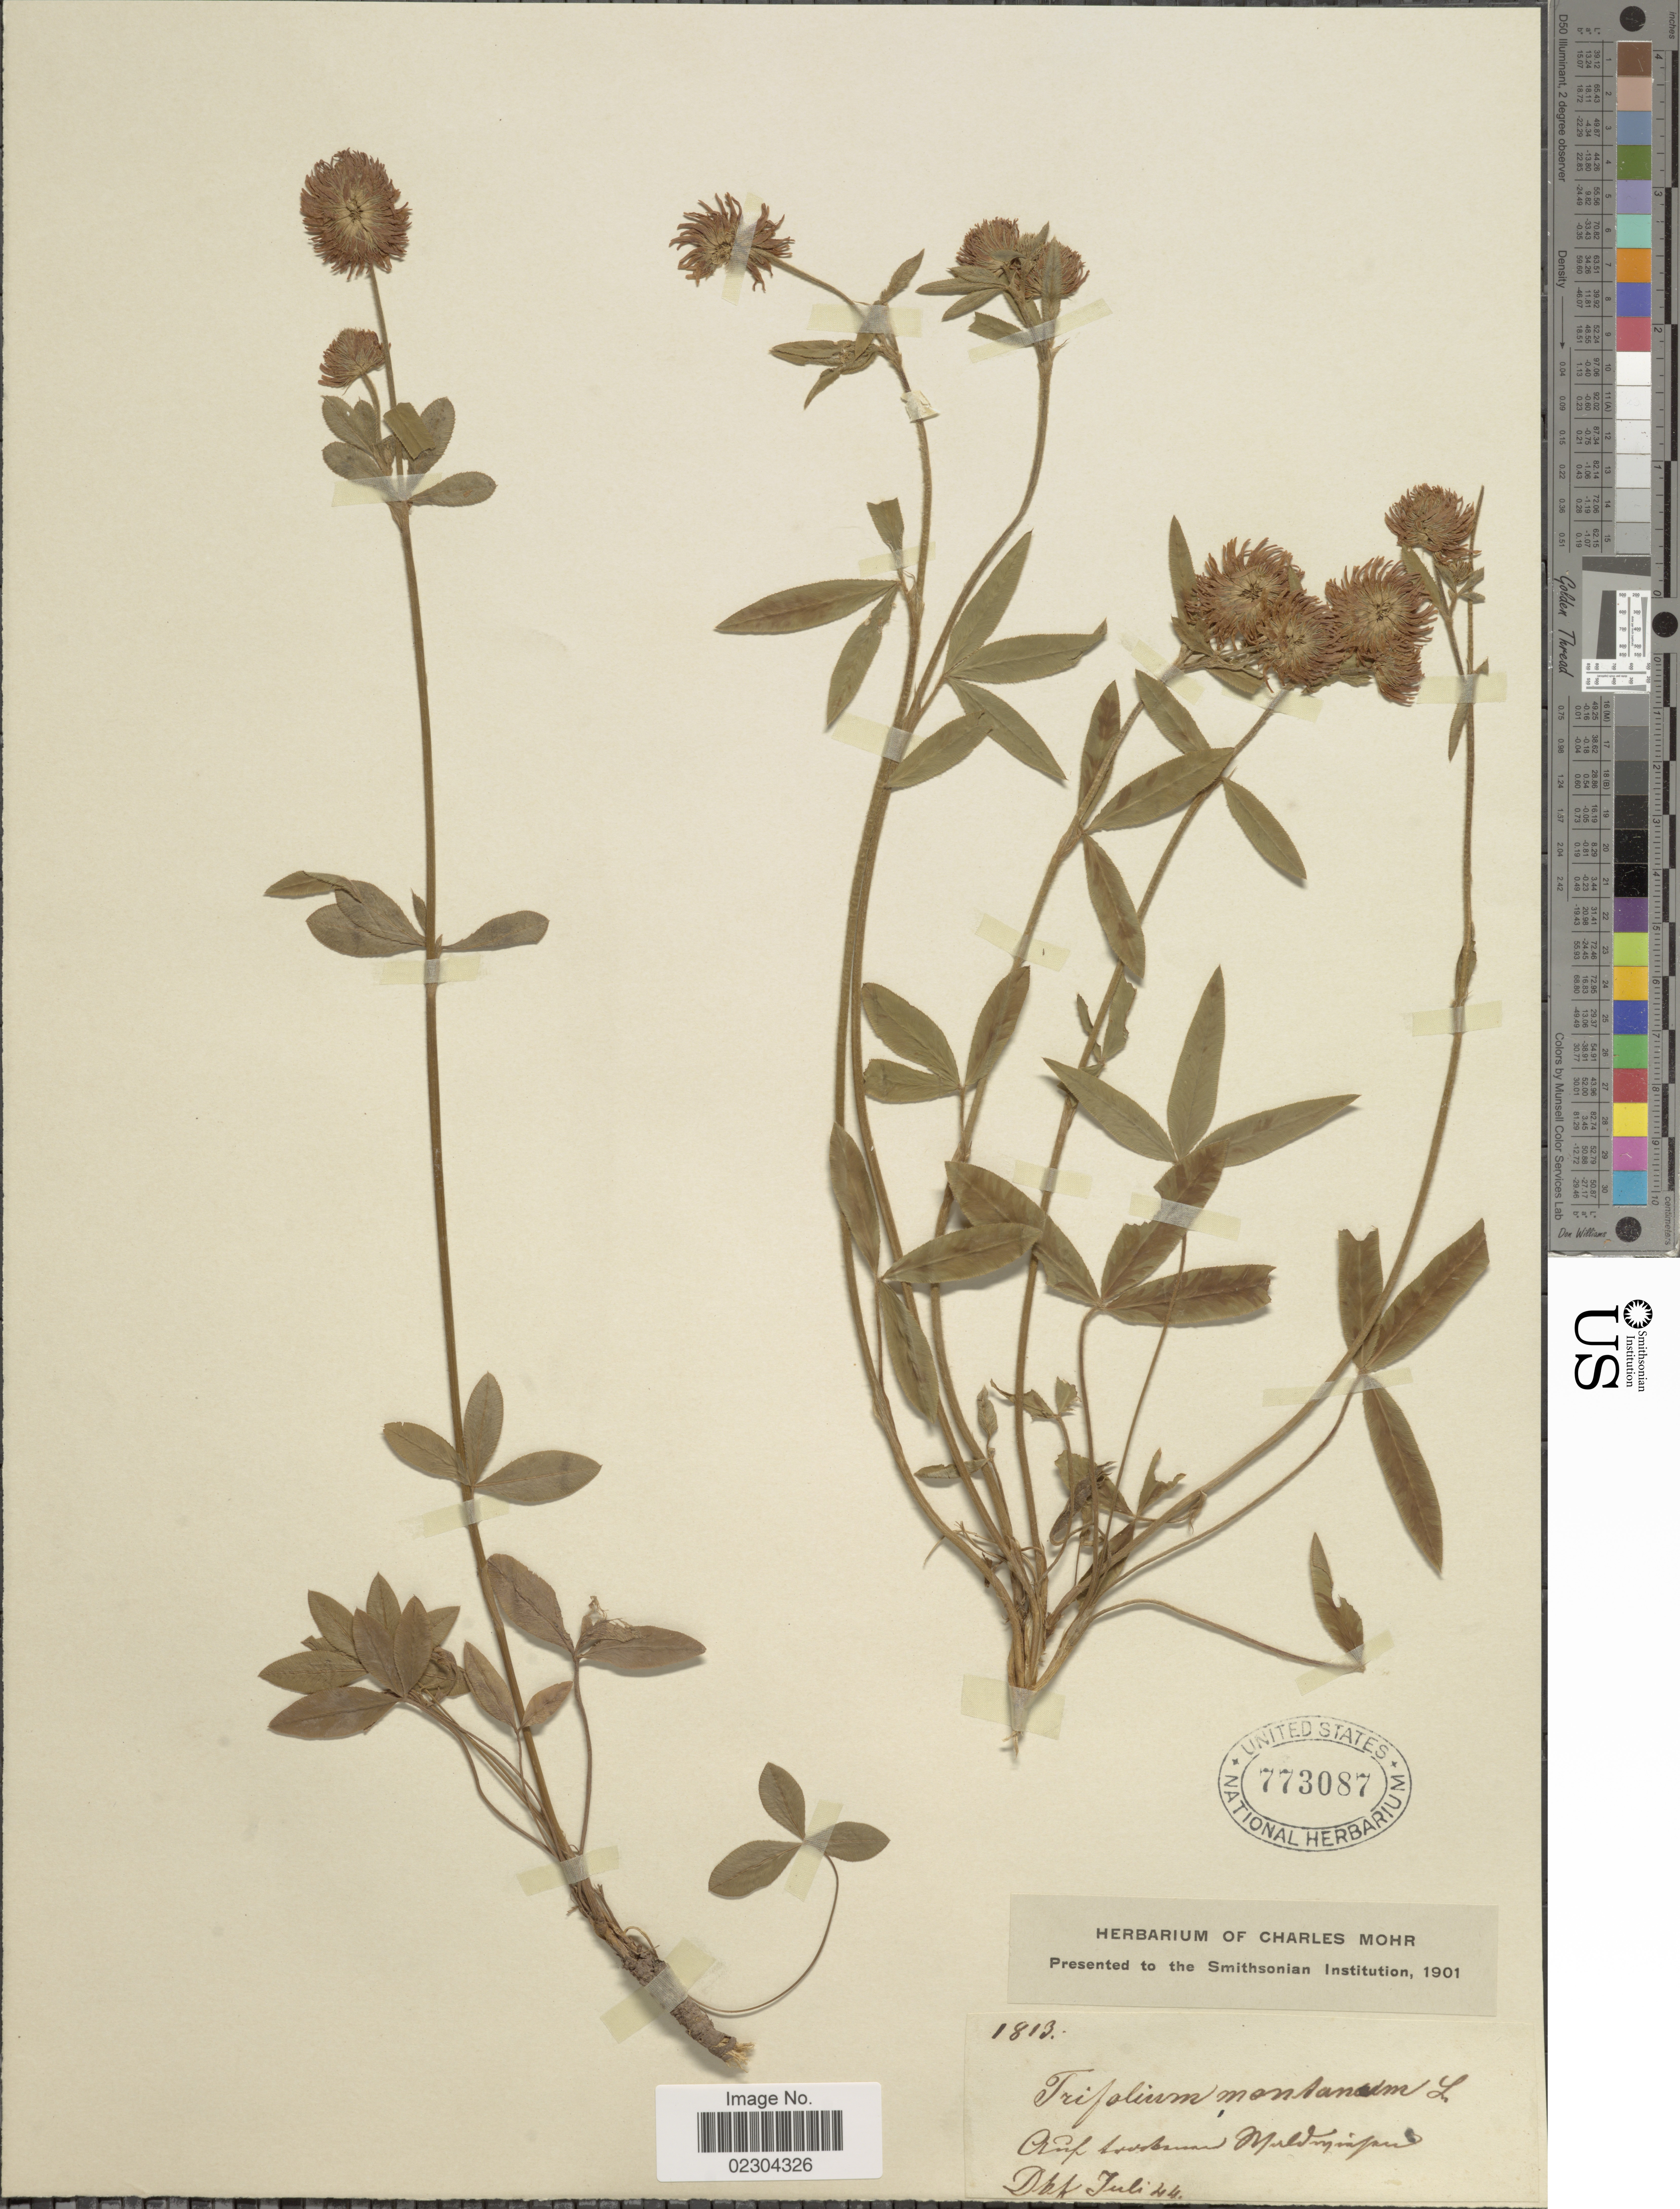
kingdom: Plantae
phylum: Tracheophyta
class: Magnoliopsida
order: Fabales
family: Fabaceae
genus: Trifolium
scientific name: Trifolium montanum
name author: L.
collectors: ex herb. Charles Mohr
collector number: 1813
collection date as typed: Transcribed d/m/y: /7/44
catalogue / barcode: US 773087